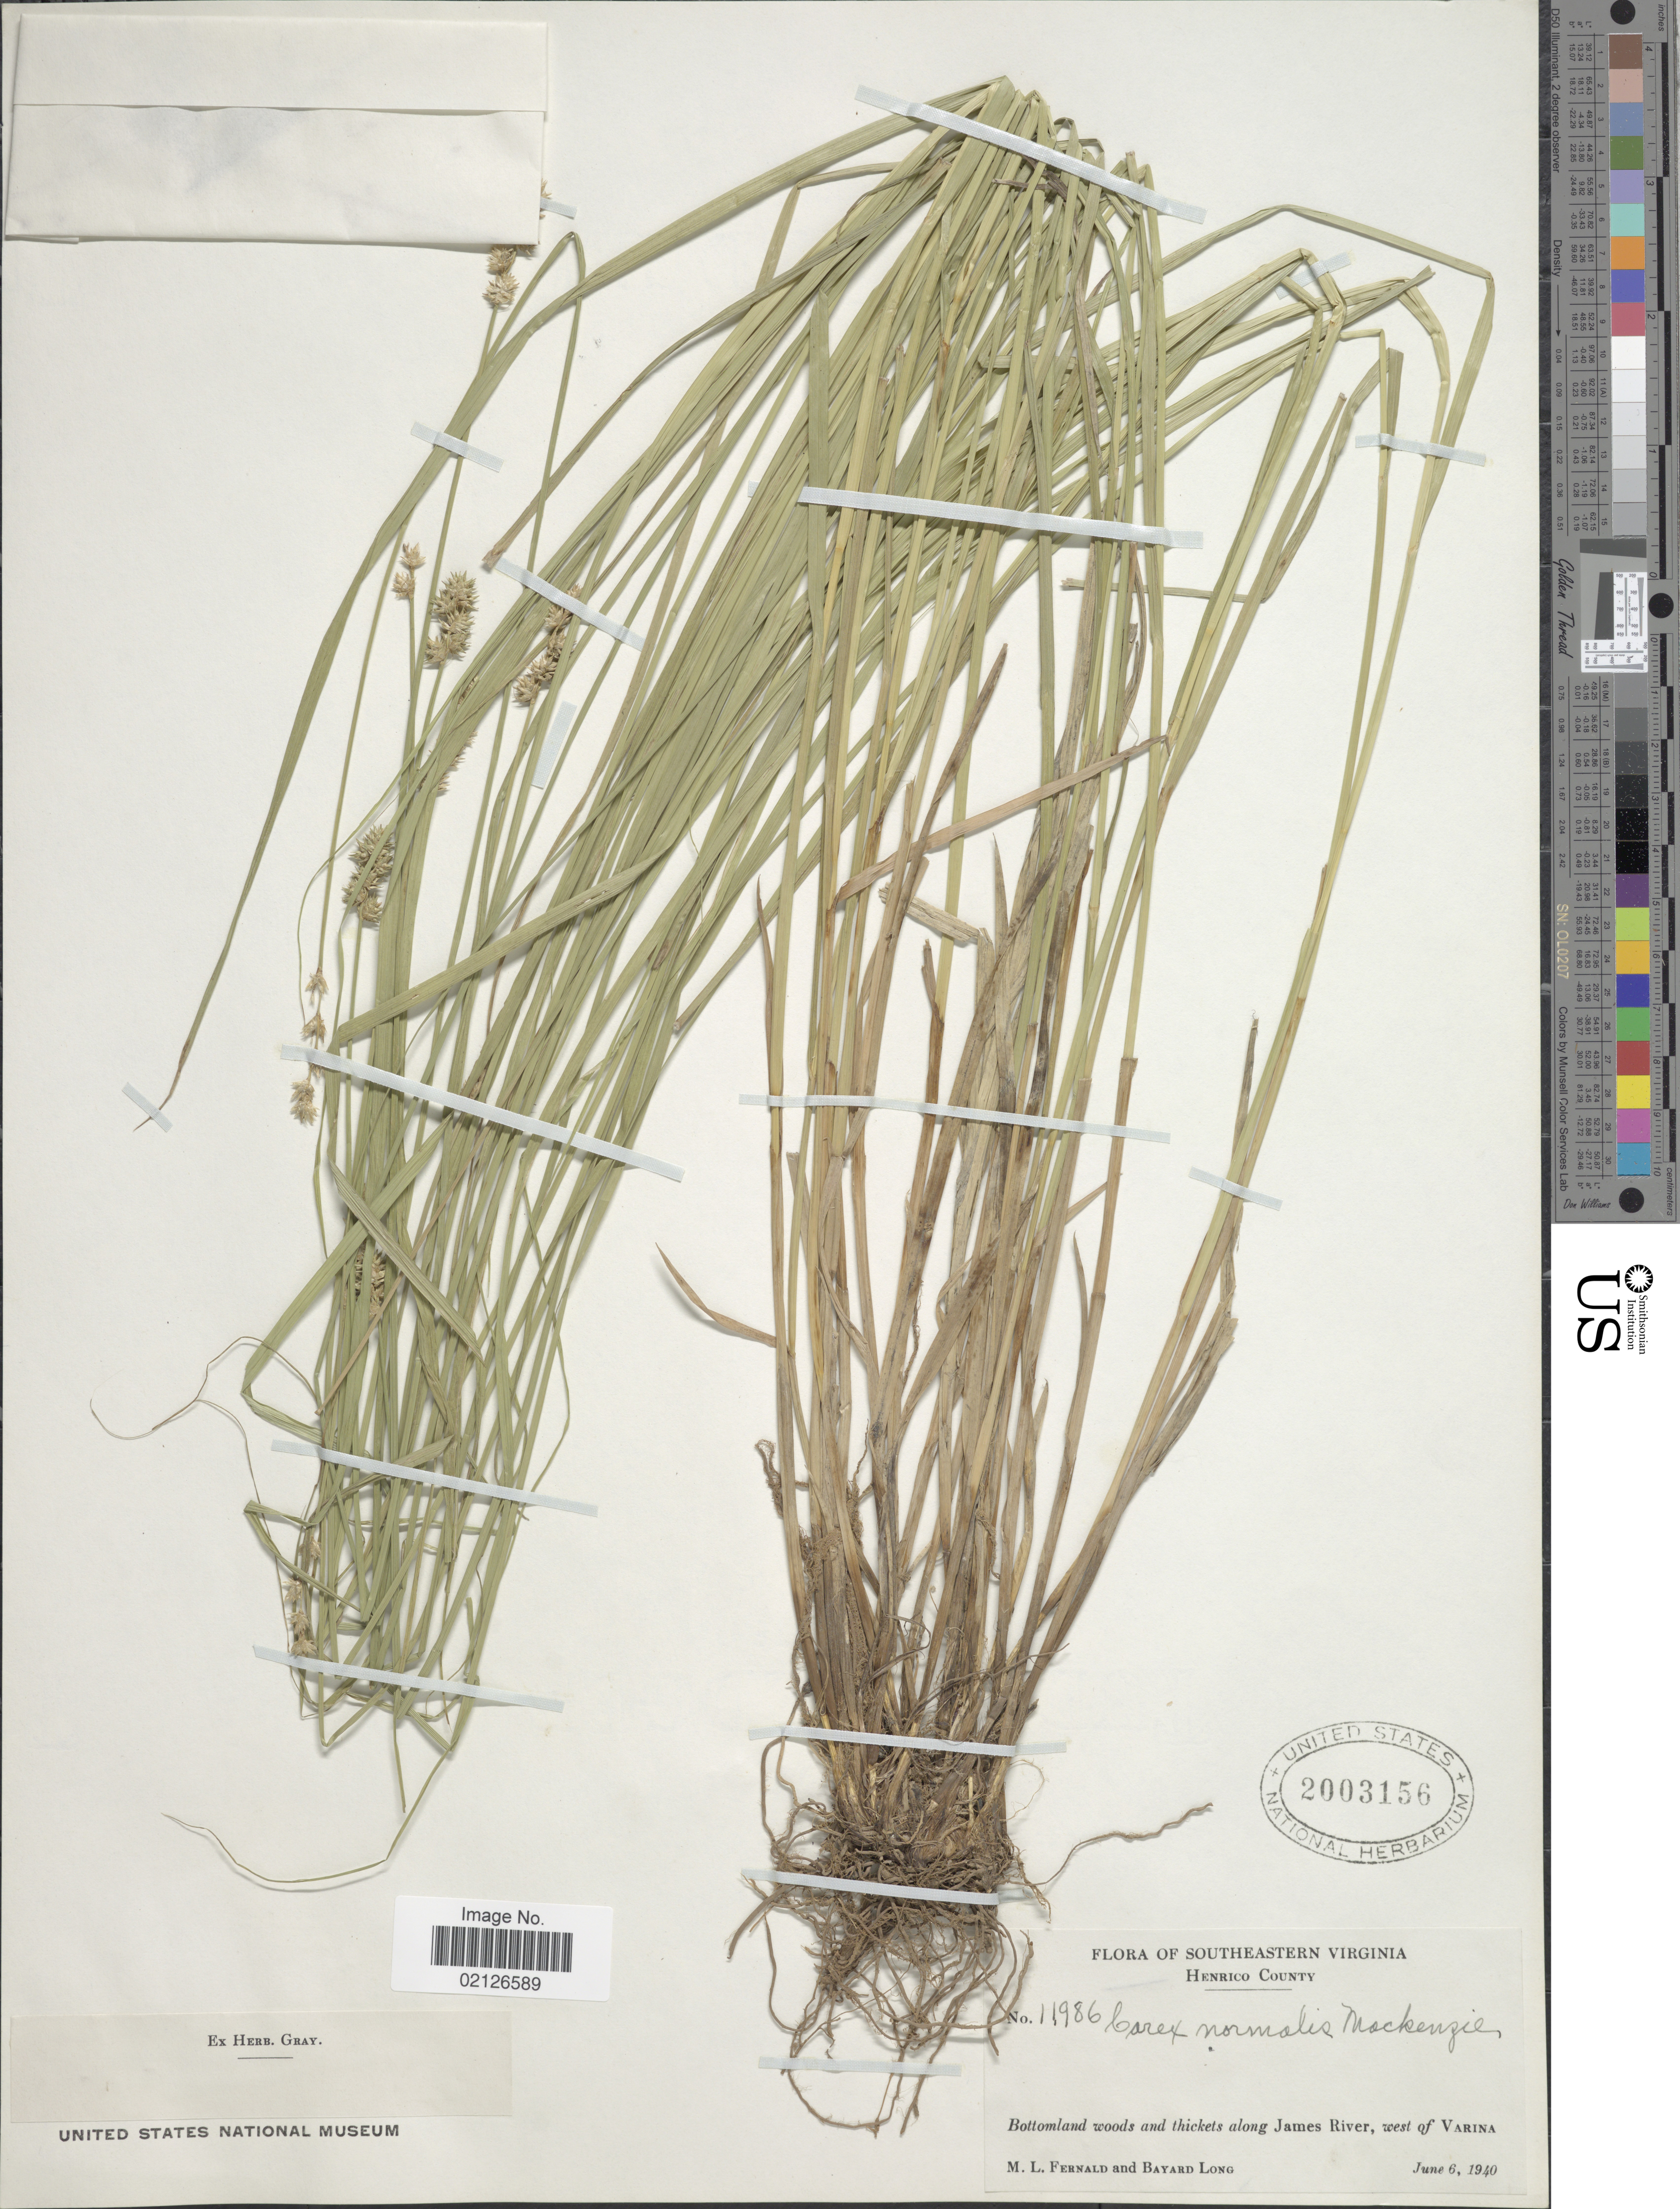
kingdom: Plantae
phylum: Tracheophyta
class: Liliopsida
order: Poales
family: Cyperaceae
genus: Carex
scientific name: Carex normalis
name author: Mack.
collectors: M. L. Fernald & B. Long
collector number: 11986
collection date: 1940-06-06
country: United States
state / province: Virginia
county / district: Henrico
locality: Southeastern Virginia, Henrico County, bottomland woods and thickets along James River, west of Varina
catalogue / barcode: US 2003156